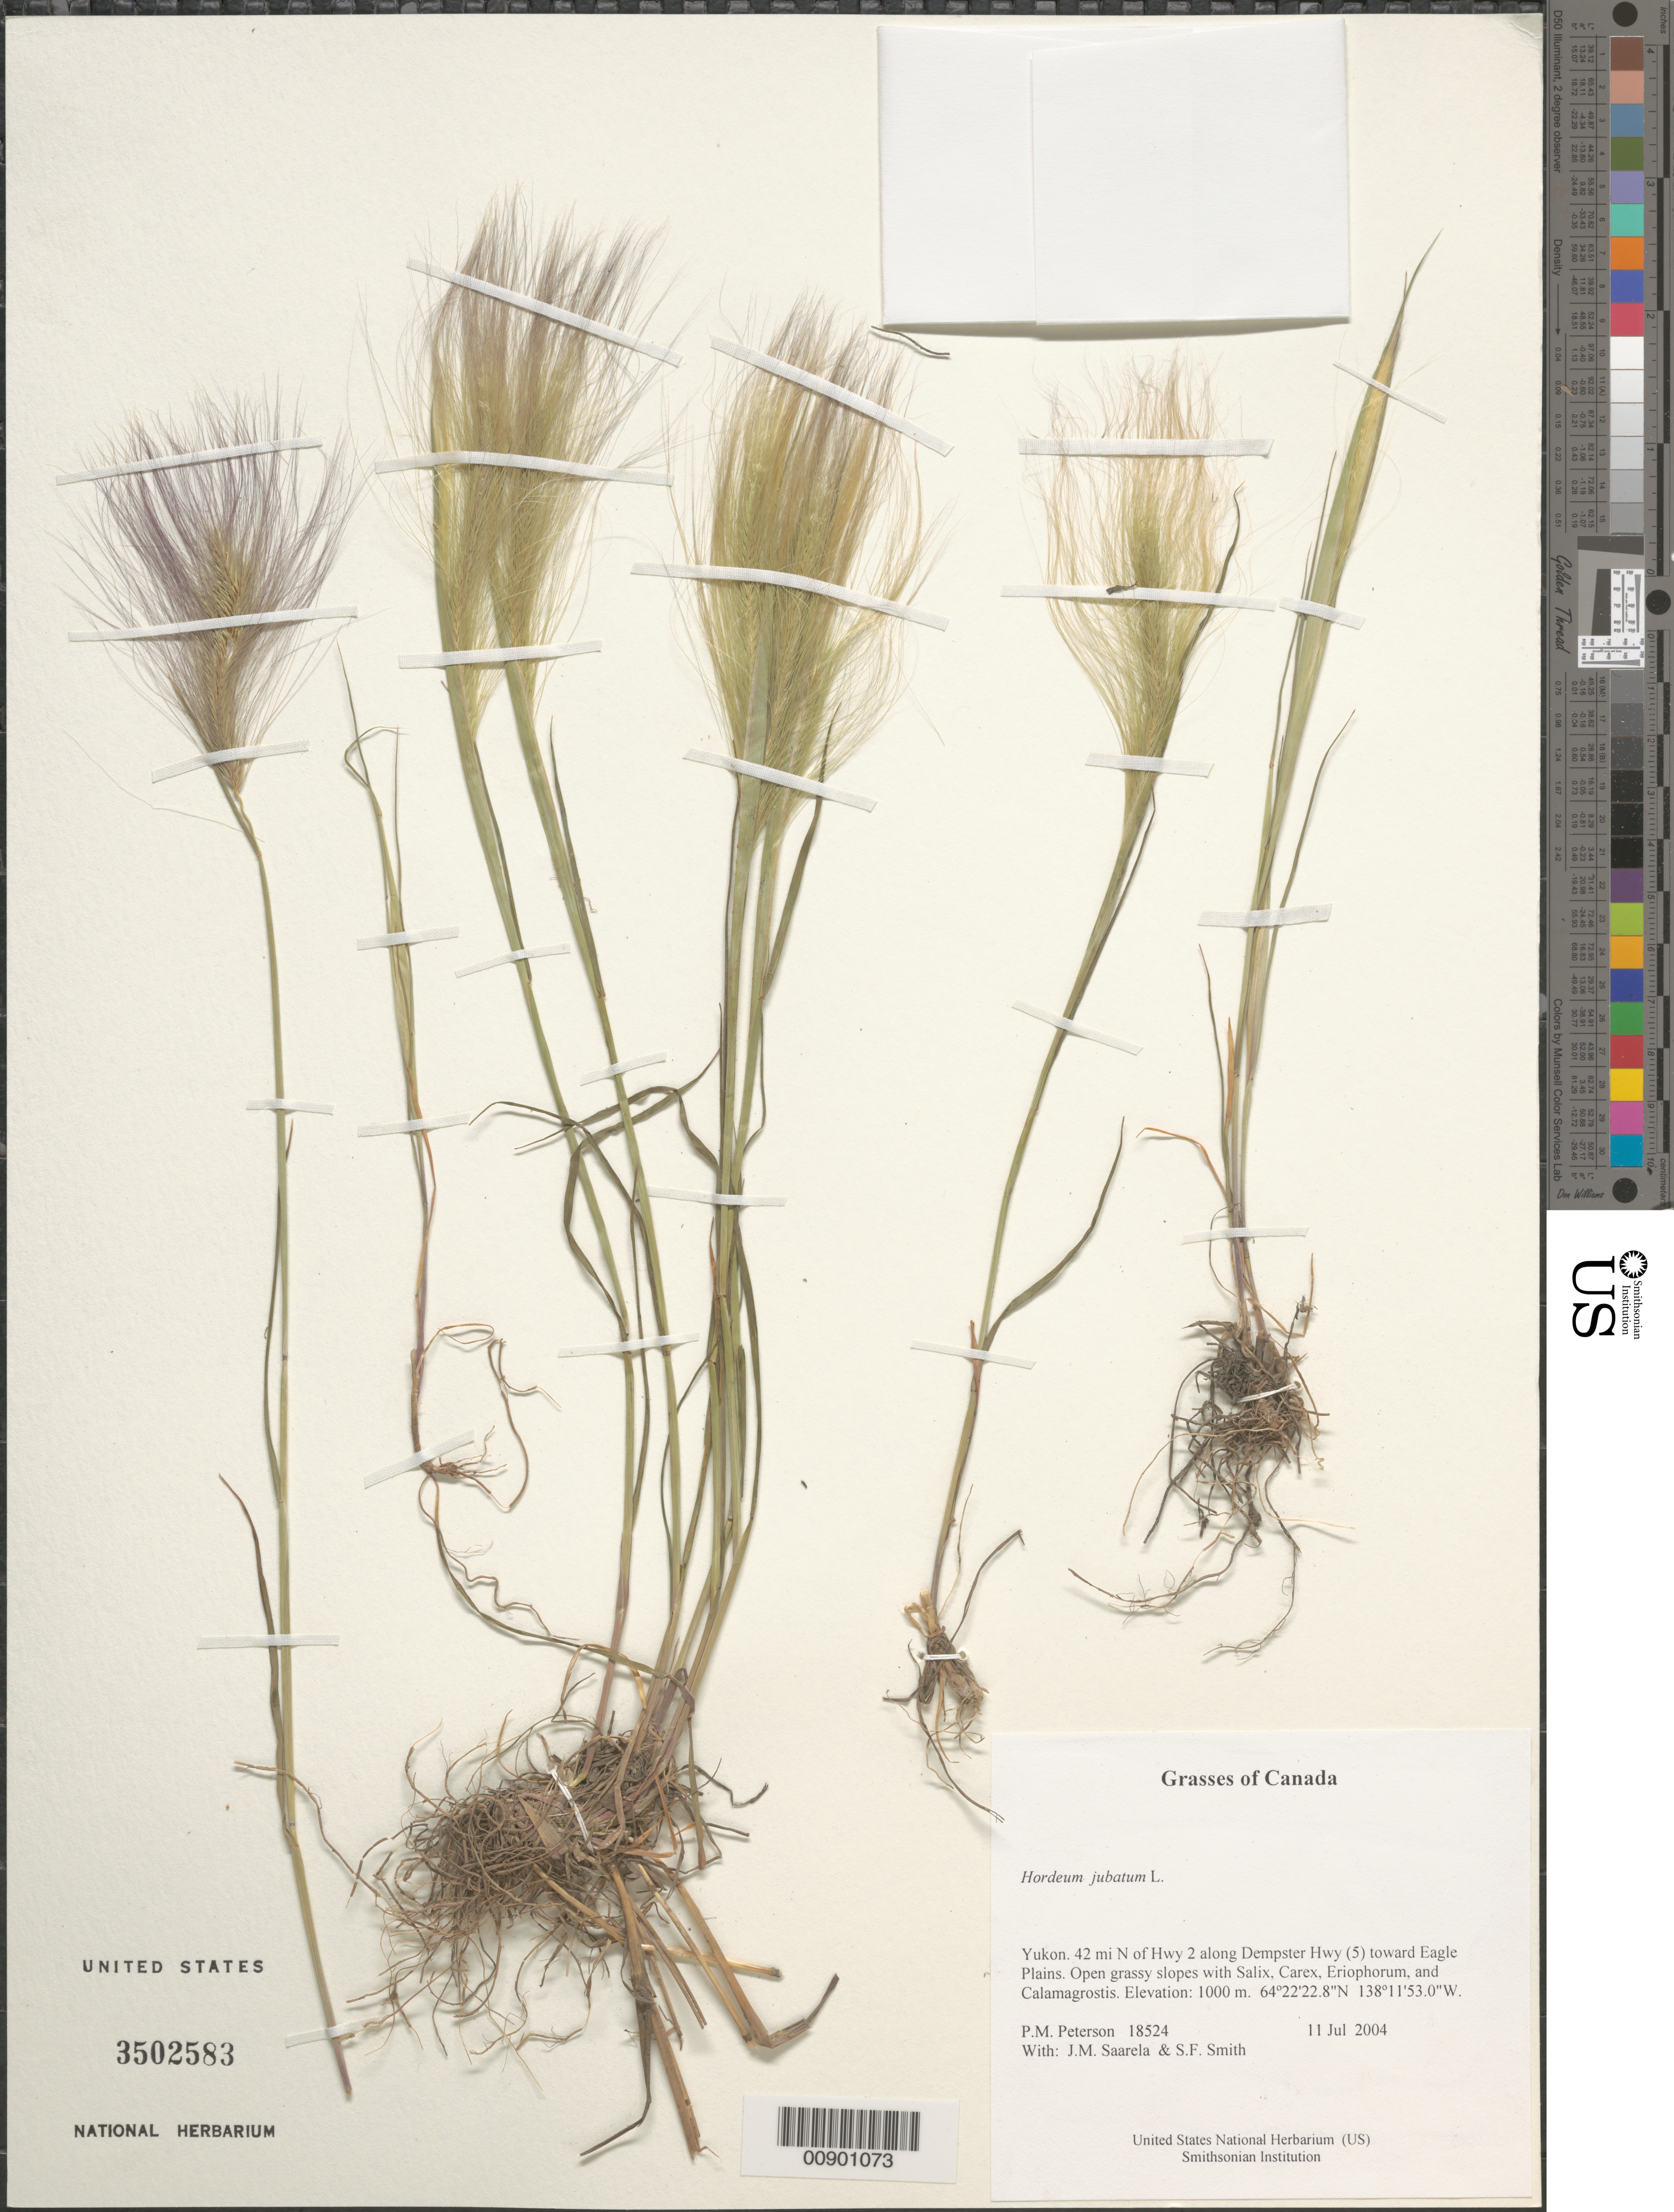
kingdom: Plantae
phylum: Tracheophyta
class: Liliopsida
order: Poales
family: Poaceae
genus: Hordeum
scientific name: Hordeum jubatum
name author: L.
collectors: P. M. Peterson, J. Saarela & S.F. Smith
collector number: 18524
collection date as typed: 11 Jul 2004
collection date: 2004-07-11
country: Canada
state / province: Yukon Territory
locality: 42 mi N of Hwy 2 along Dempster Hwy (5) toward Eagle Plains. Open grassy slopes with Salix, Carex, Eriophorum, and Calamagrostis.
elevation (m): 1000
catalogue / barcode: US 3502583